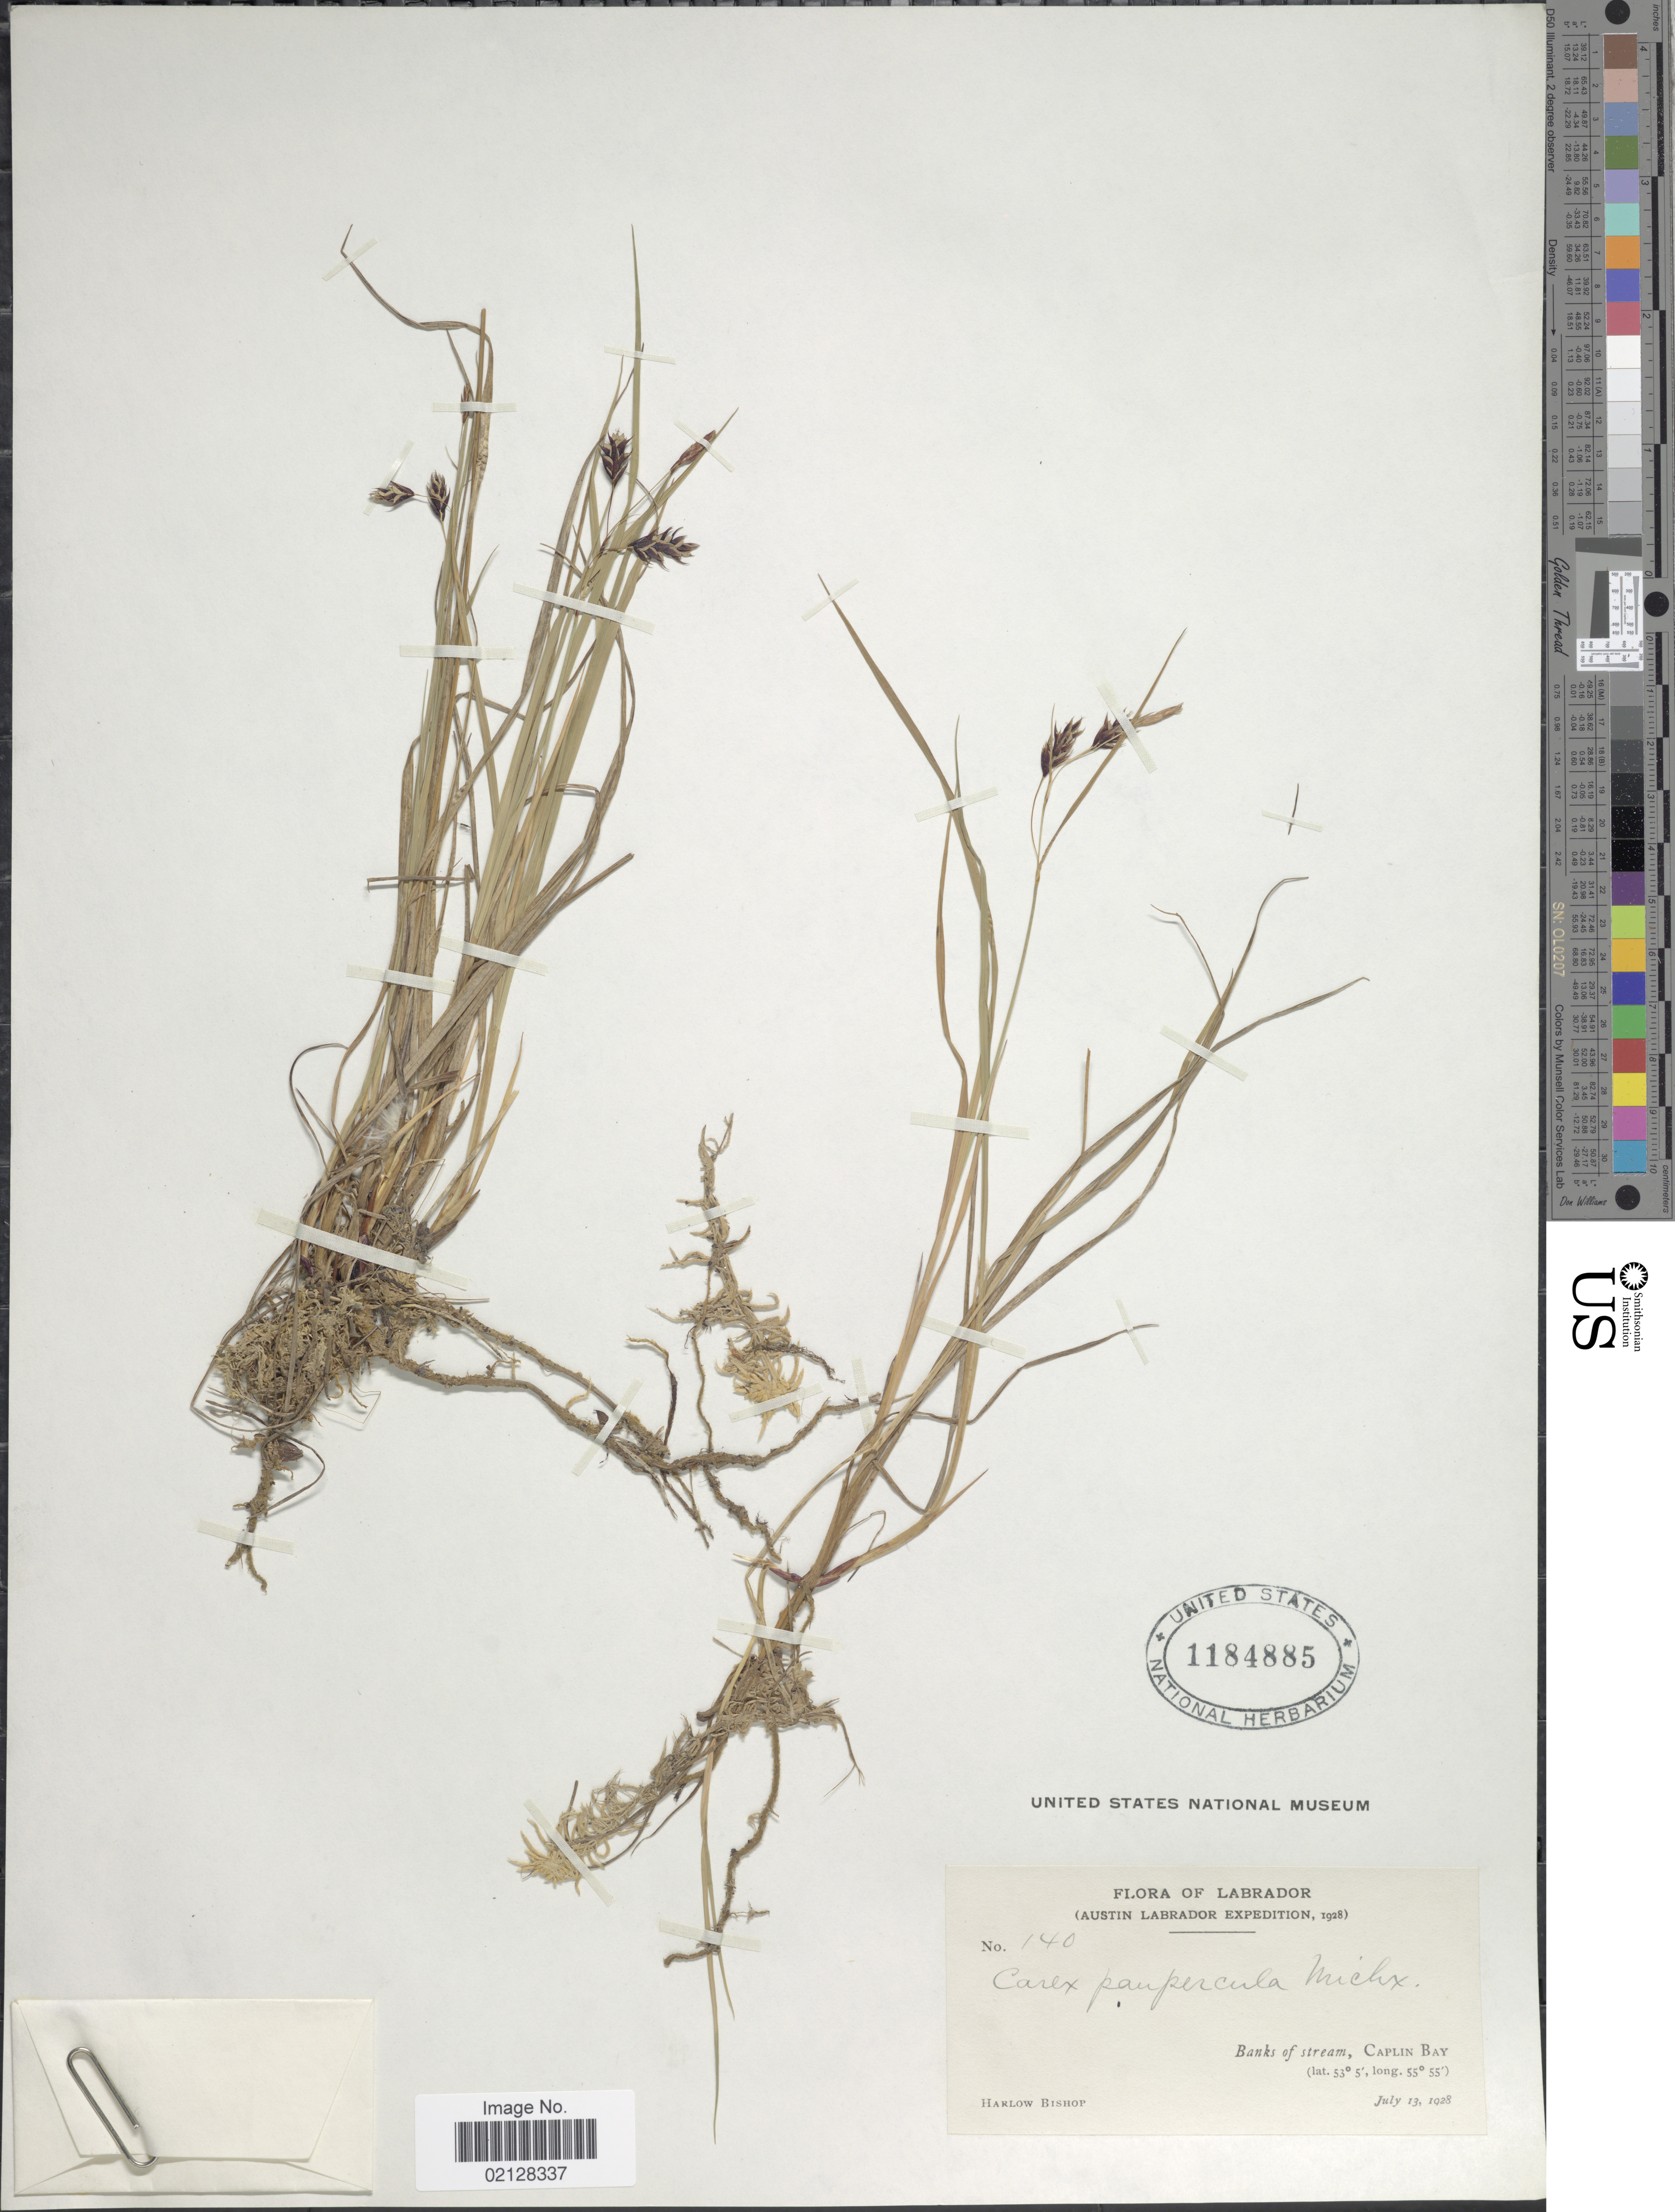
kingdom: Plantae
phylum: Tracheophyta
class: Liliopsida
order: Poales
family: Cyperaceae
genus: Carex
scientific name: Carex magellanica subsp. irrigua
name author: (Wahlenb.) Hiitonen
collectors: H. Bishop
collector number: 140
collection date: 1928-07-13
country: Canada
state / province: Newfoundland and Labrador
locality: Labrador, Banks of stream, Caplin Bay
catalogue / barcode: US 1184885